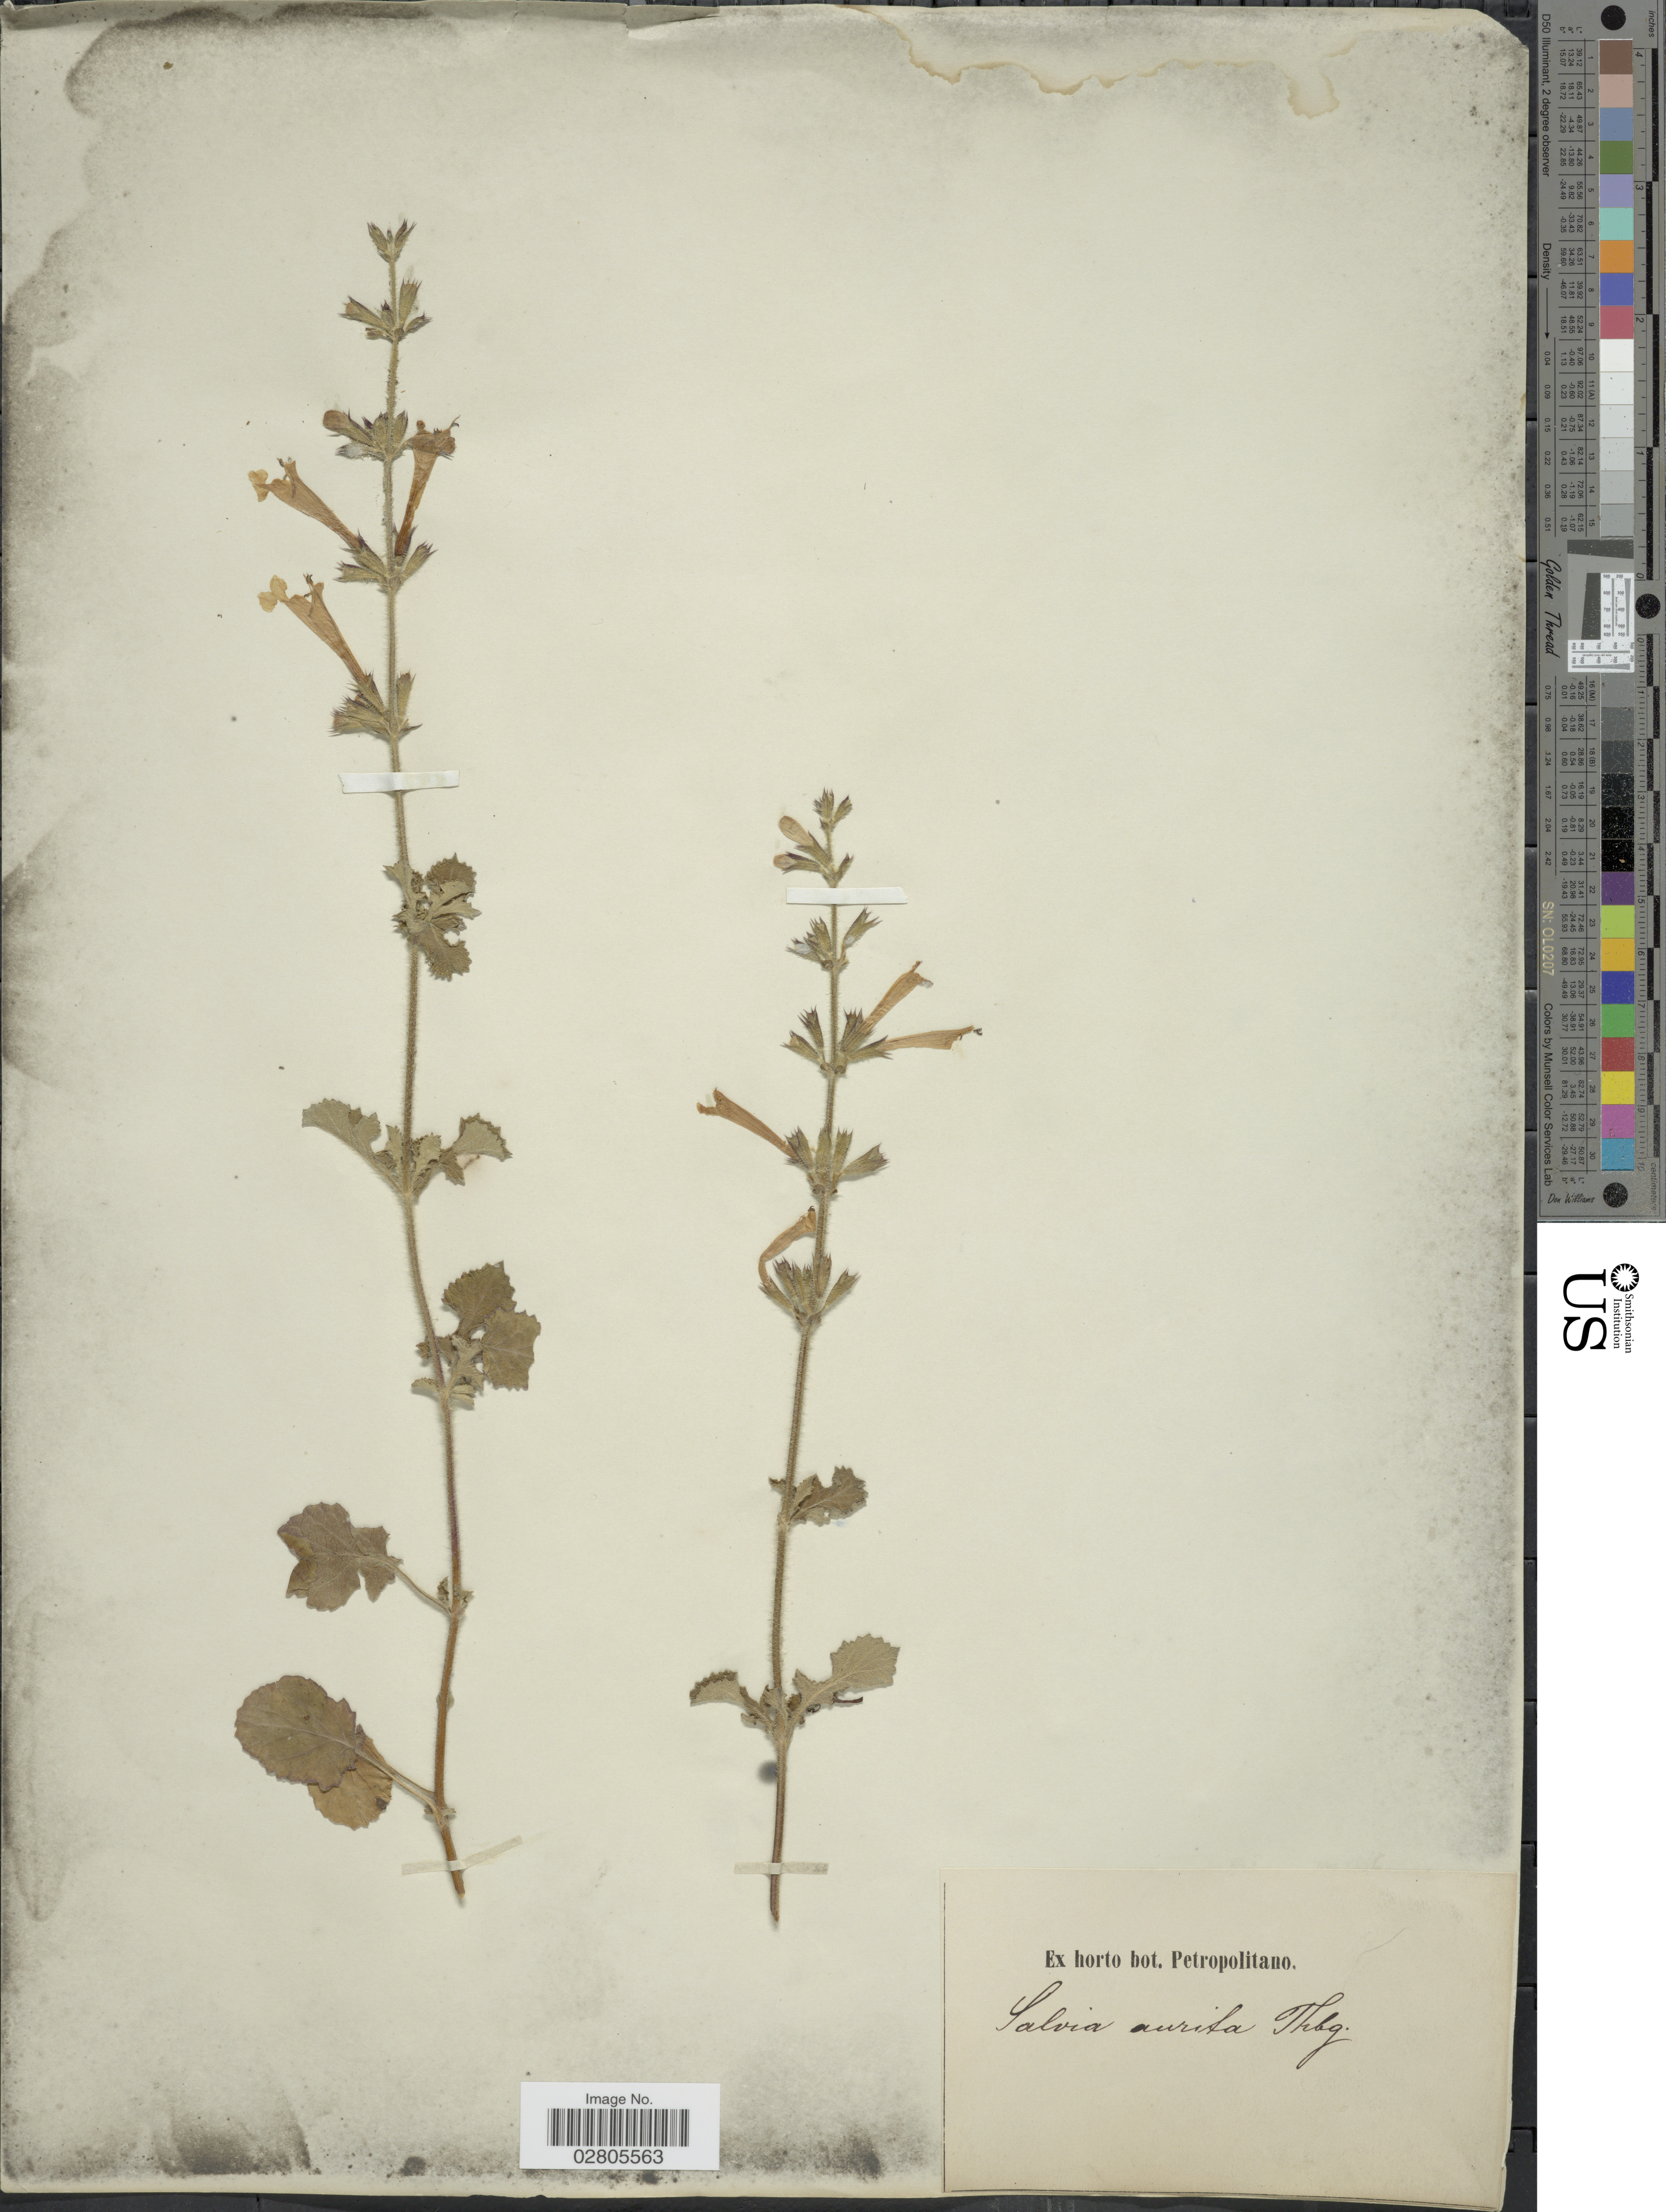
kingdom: Plantae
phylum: Tracheophyta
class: Magnoliopsida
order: Lamiales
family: Lamiaceae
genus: Salvia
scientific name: Salvia aurita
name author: L. f.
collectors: ex Horto Bot. Petropolitano